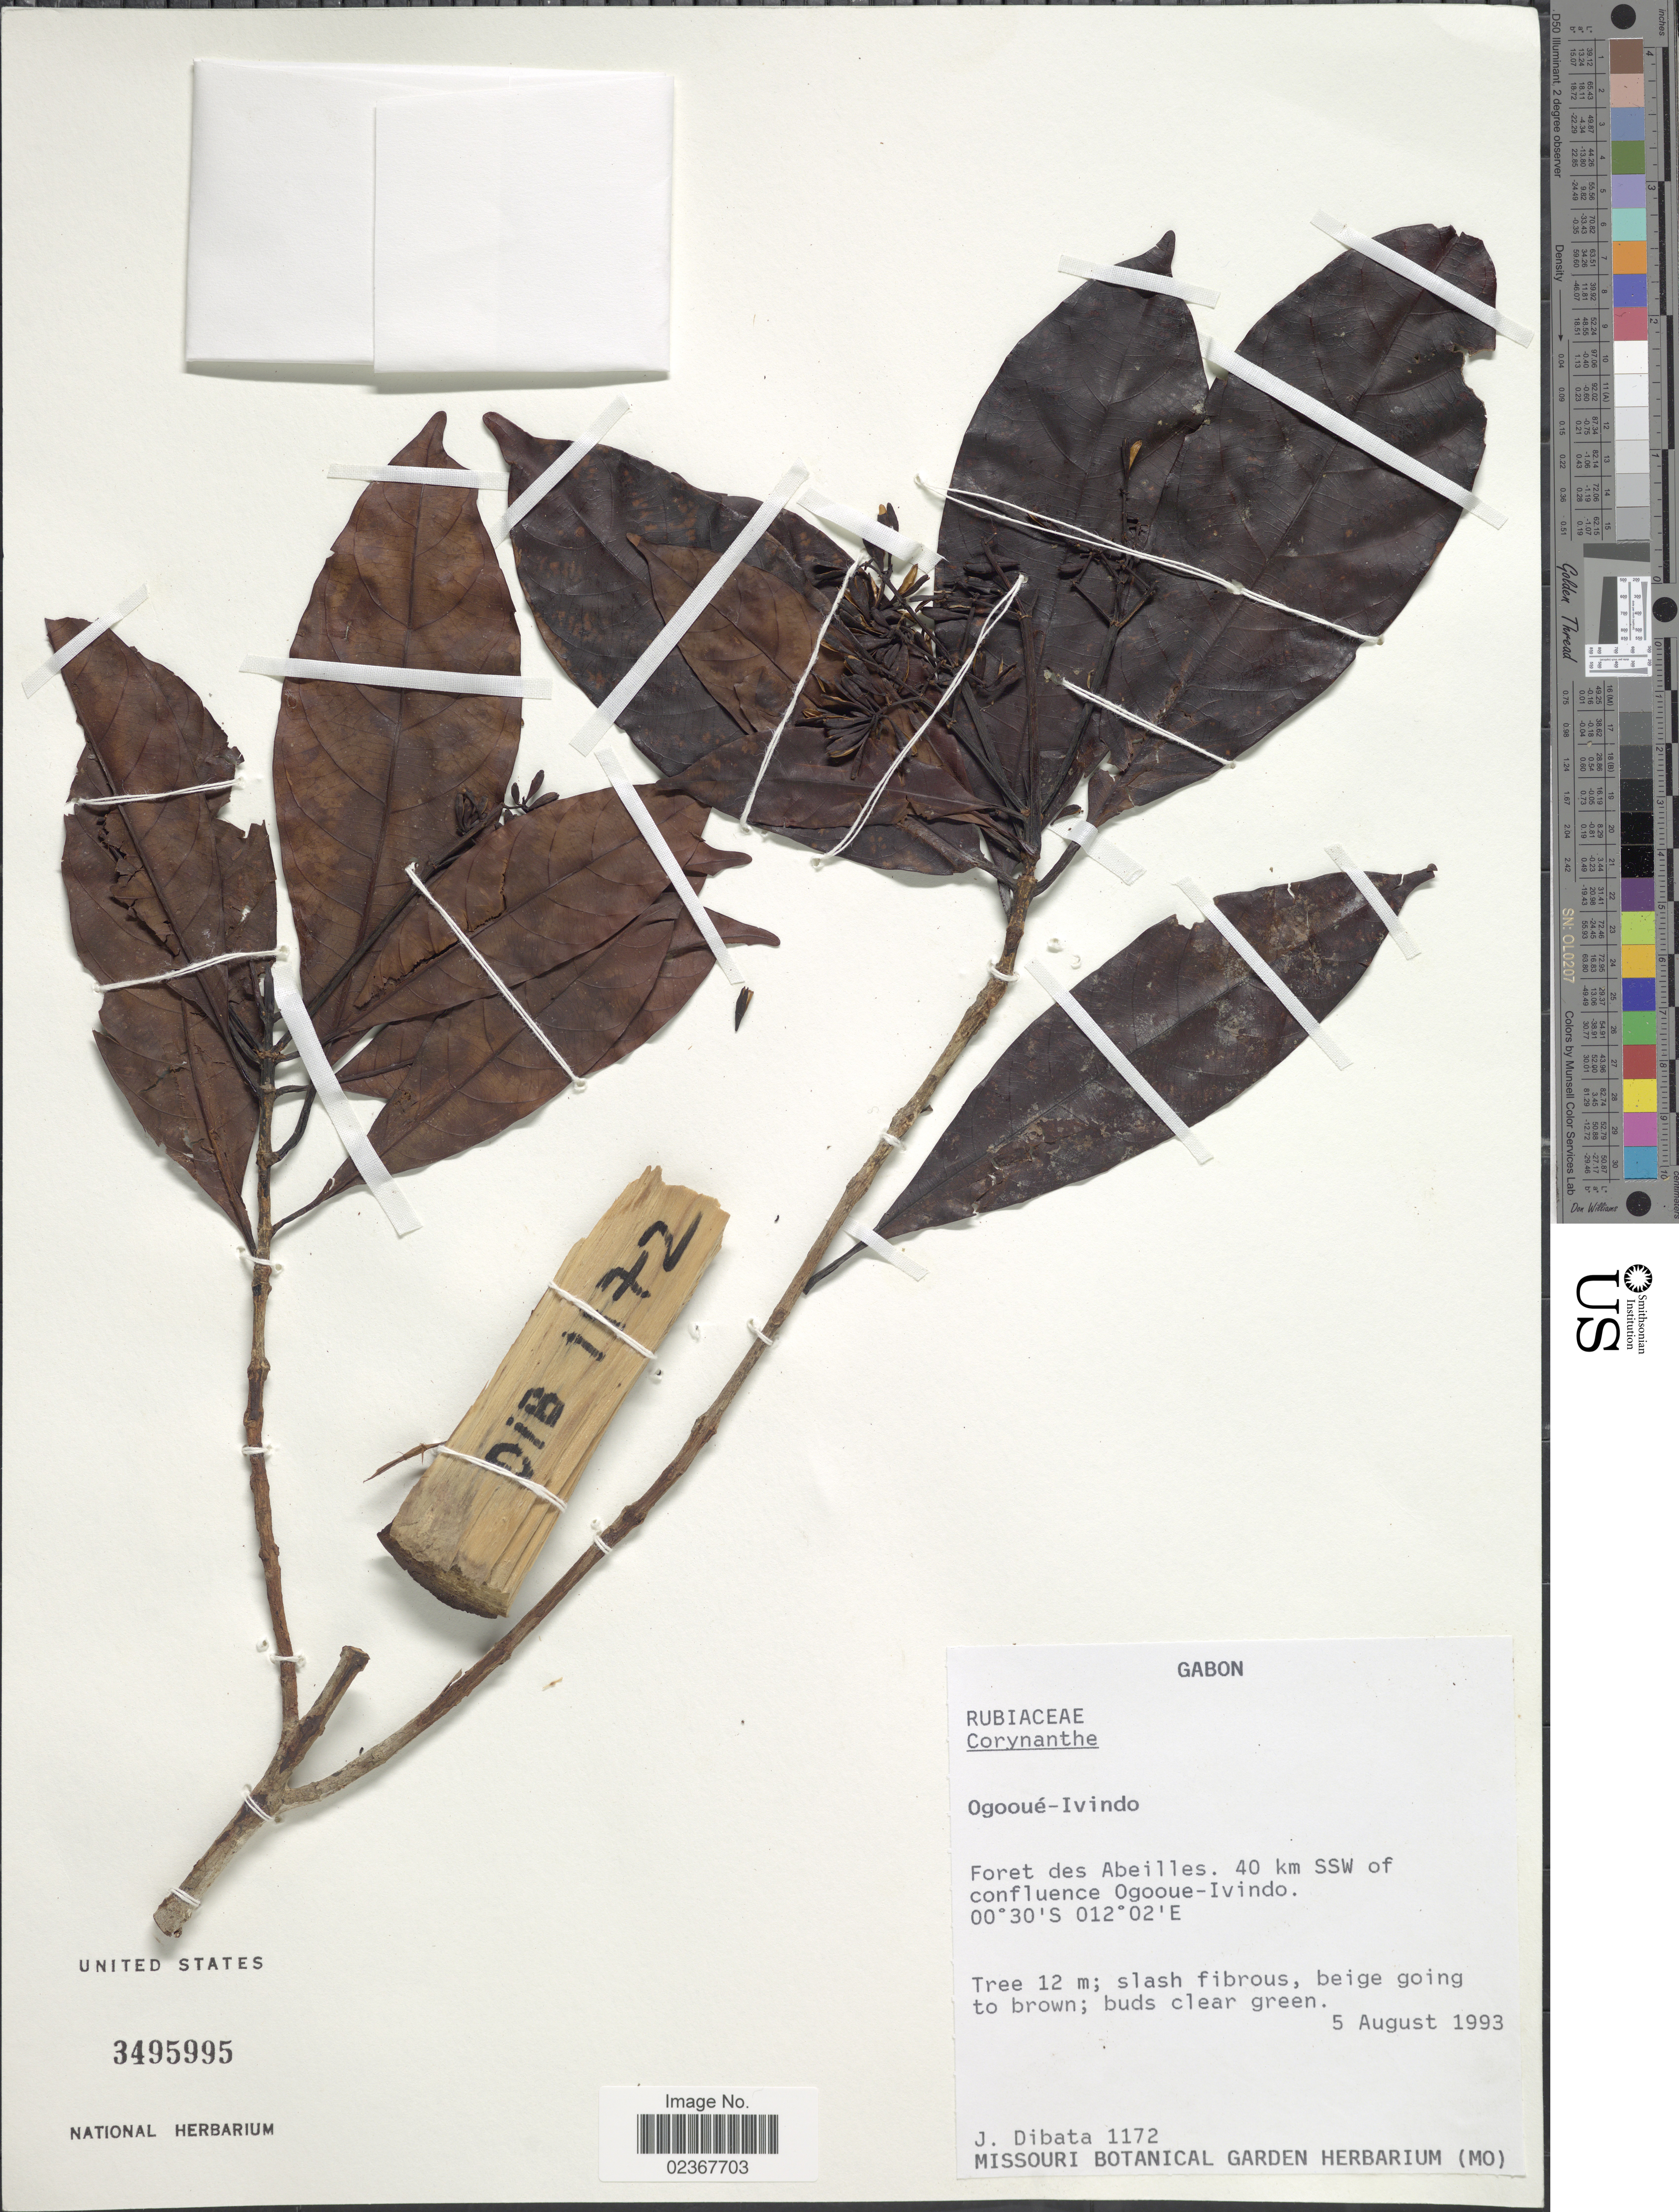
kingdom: Plantae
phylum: Tracheophyta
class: Magnoliopsida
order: Gentianales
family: Rubiaceae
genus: Corynanthe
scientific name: Corynanthe sp.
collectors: J. Dibata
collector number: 1172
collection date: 1993-08-05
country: Gabon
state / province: Ogooue-Ivindo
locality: Foret des Abeilles. 40 km SSW of confluence Ogooue-Ivindo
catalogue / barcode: US 3495995